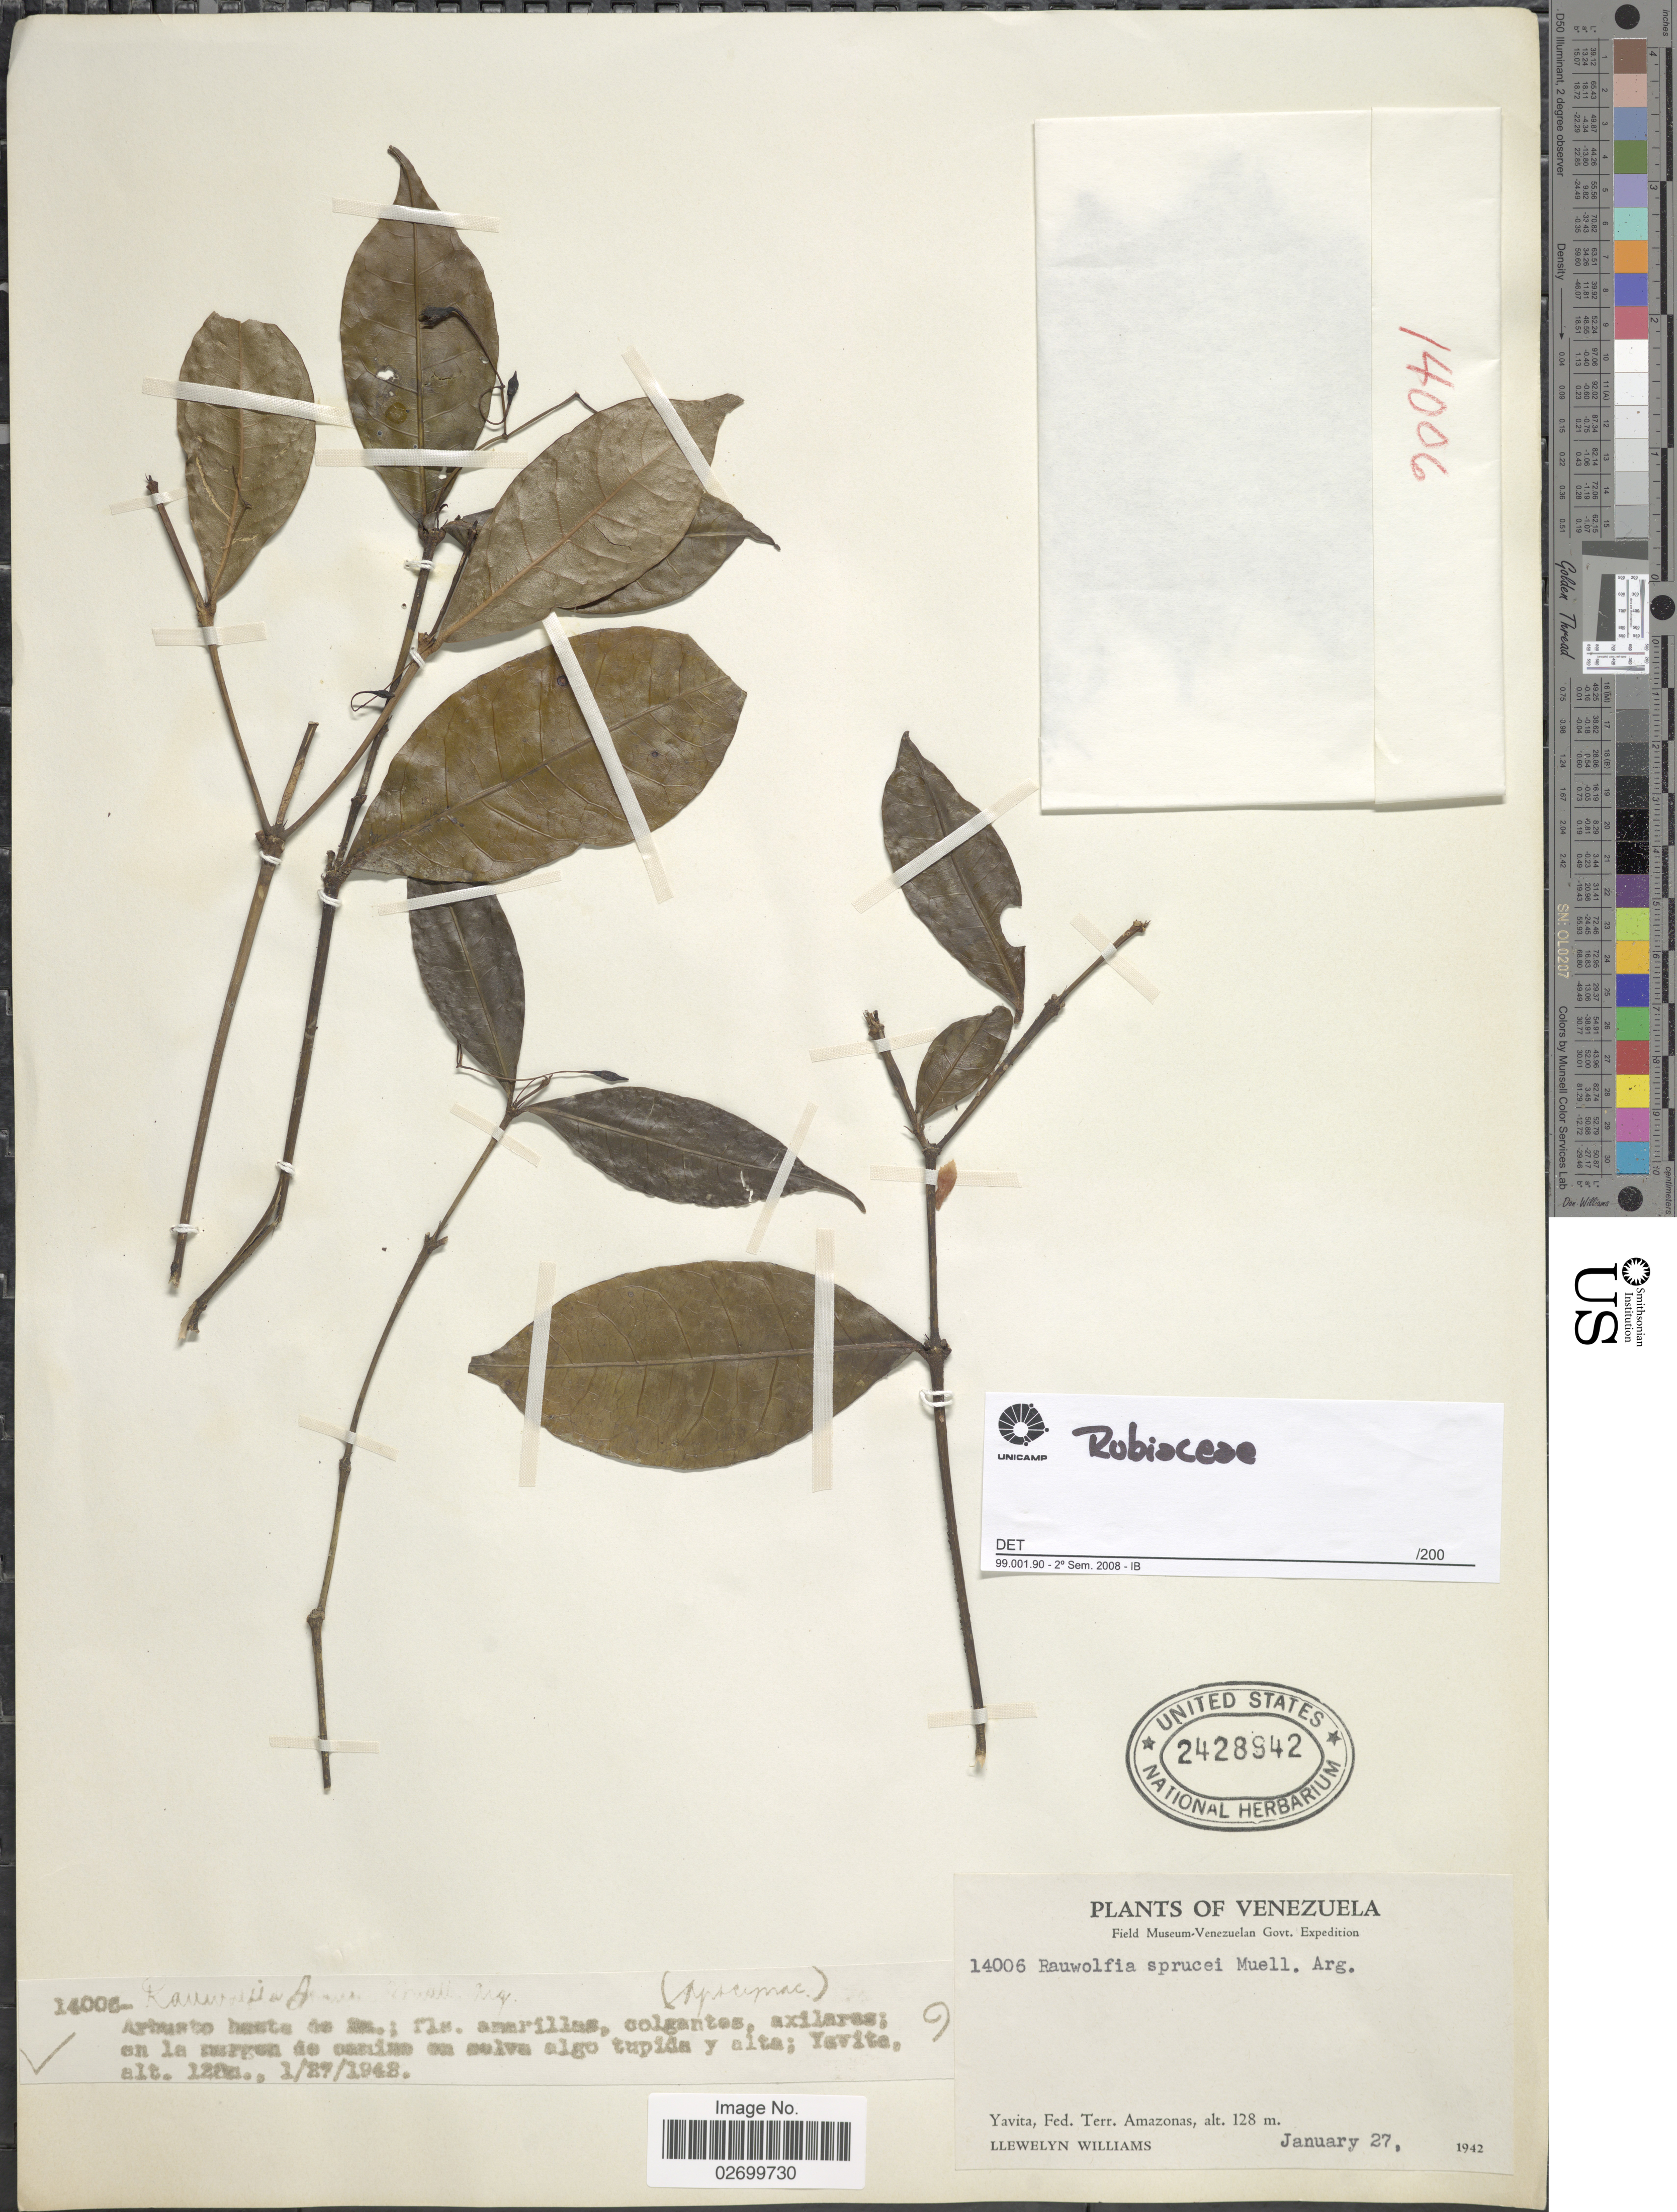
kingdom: Plantae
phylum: Tracheophyta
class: Magnoliopsida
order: Gentianales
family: Rubiaceae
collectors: Ll. Williams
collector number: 14006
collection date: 1942-01-27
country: Venezuela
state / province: Amazonas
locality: Yavita, Fed. Terr. Amazonas.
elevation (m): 128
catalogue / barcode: US 2428942